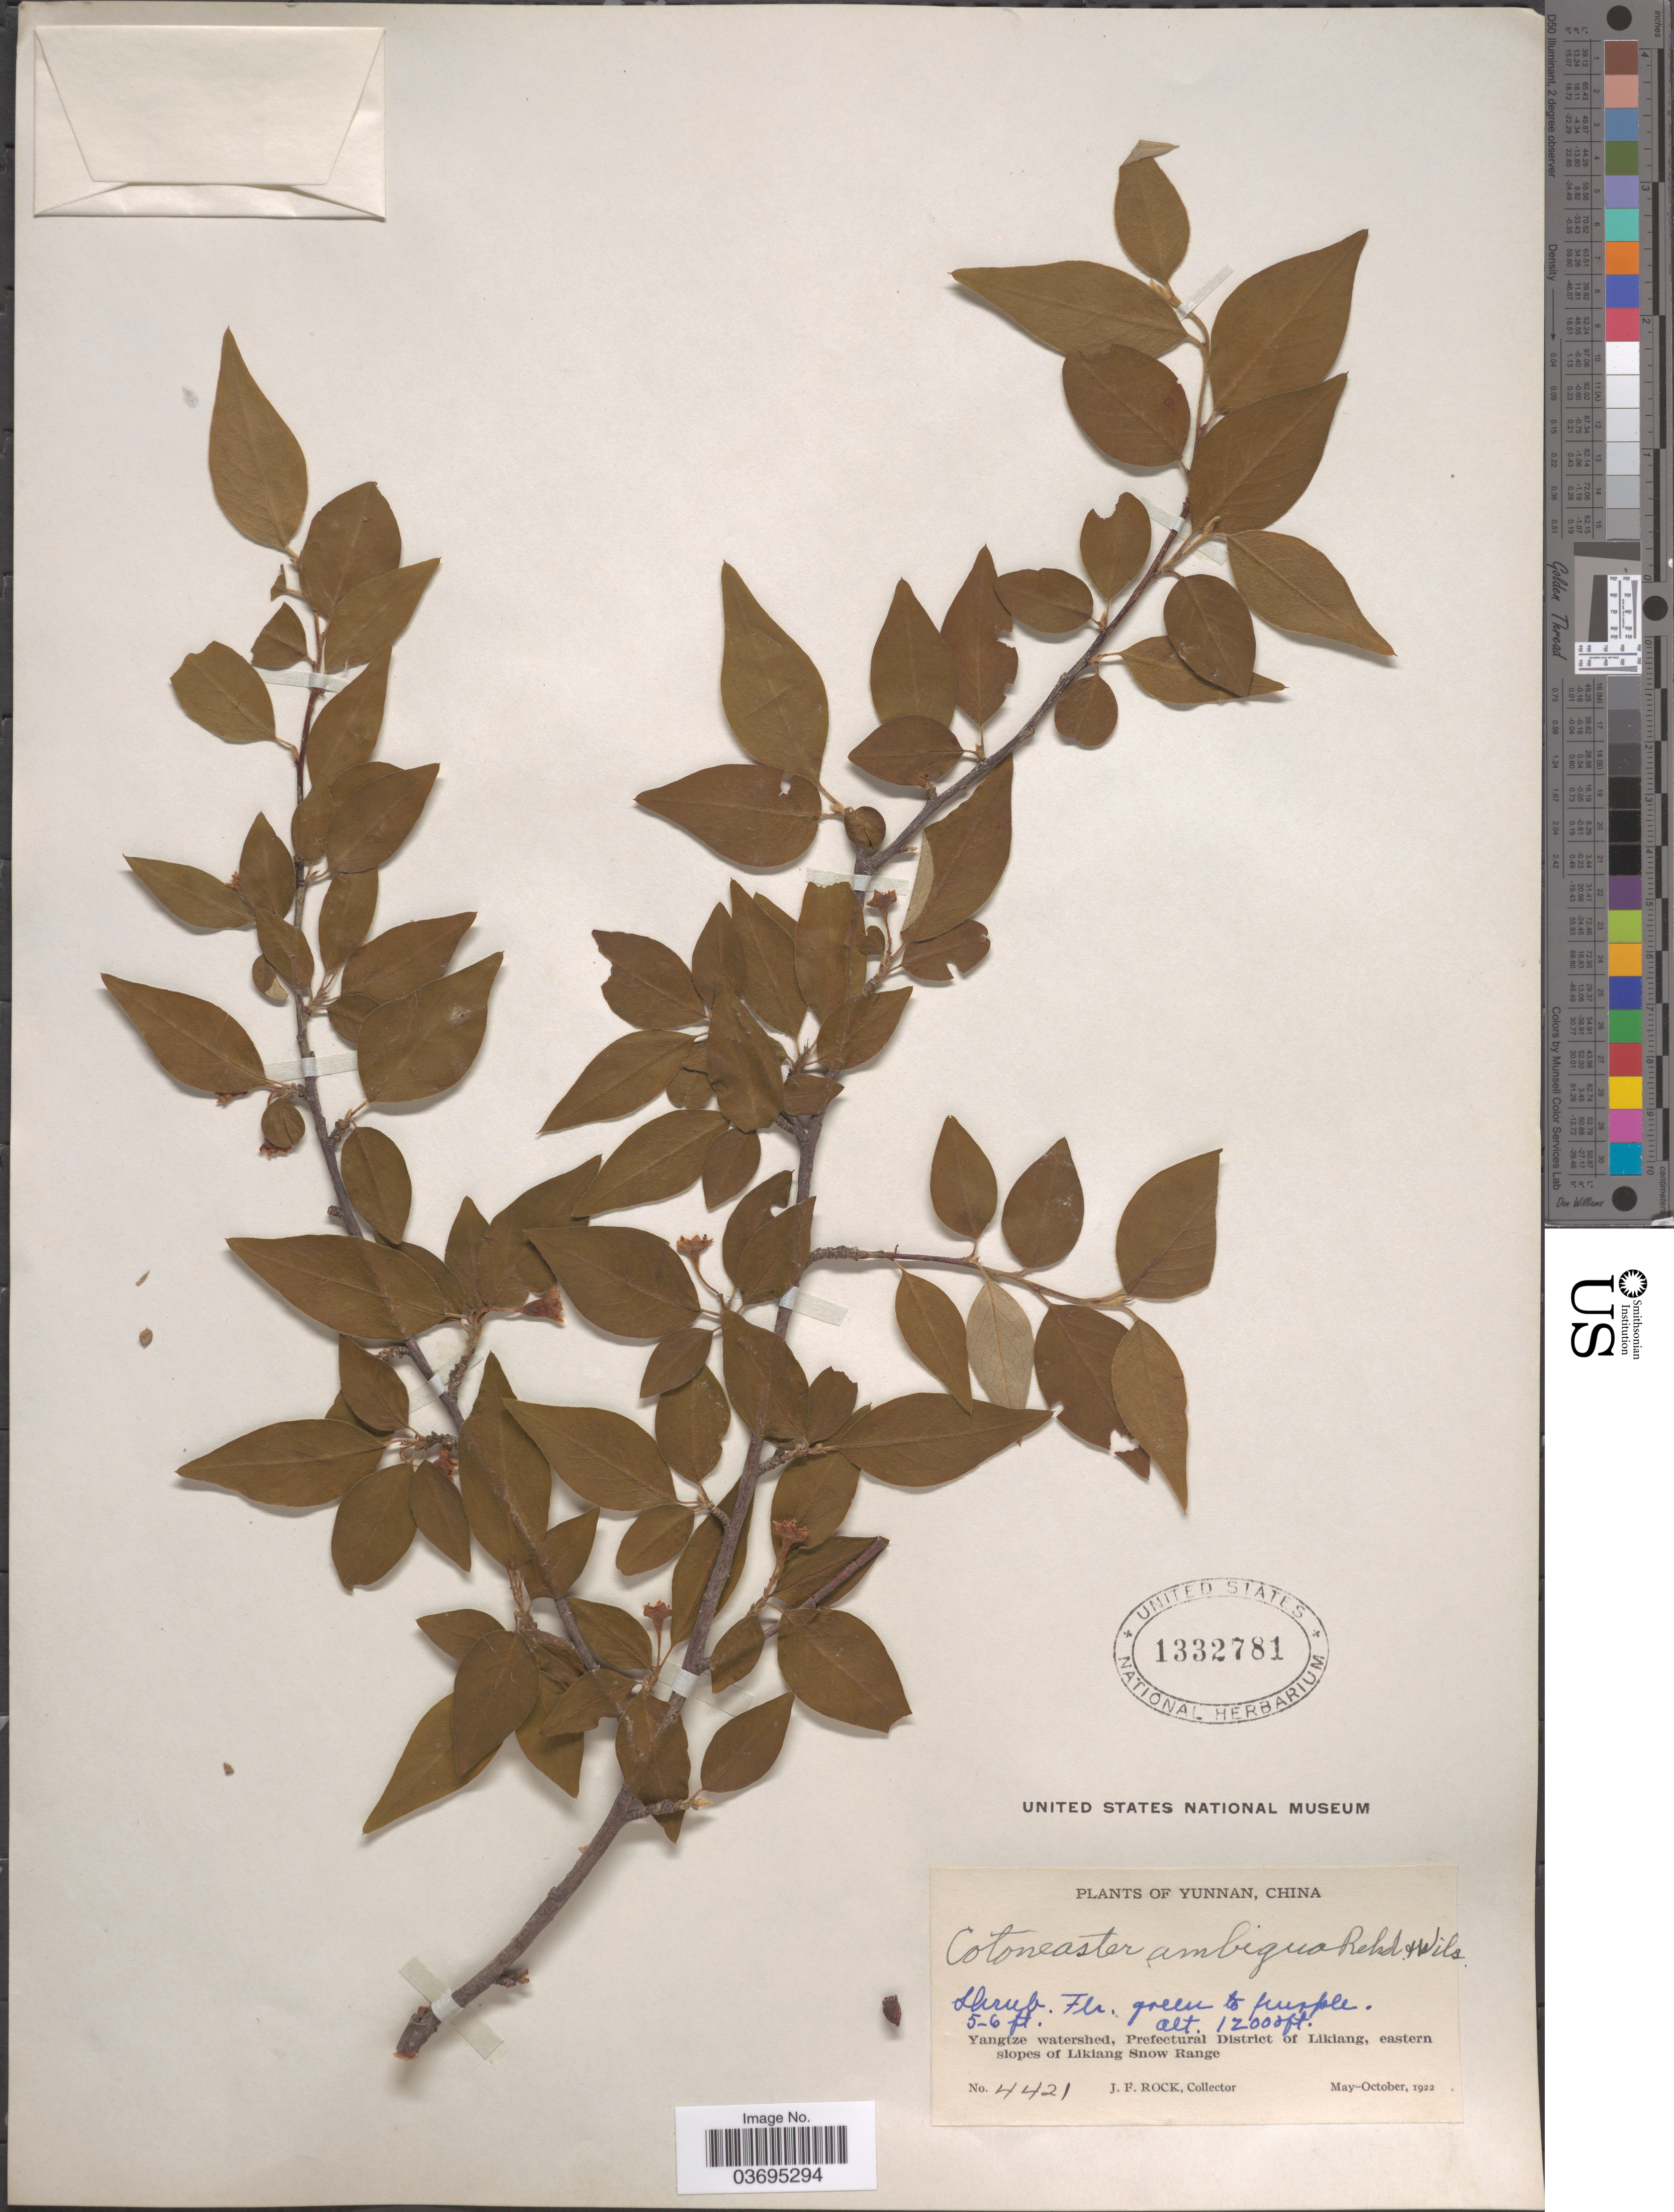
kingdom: Plantae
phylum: Tracheophyta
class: Magnoliopsida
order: Rosales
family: Rosaceae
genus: Cotoneaster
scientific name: Cotoneaster ambiguus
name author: Rehder & E.H. Wilson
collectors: J. Rock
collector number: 4421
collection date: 1922-05/1922-10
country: China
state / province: Yunnan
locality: Yangtze watershed, Prefectural District of Likiang, eastern slopes of Likiang Snow Range.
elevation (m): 3658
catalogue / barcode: US 1332781